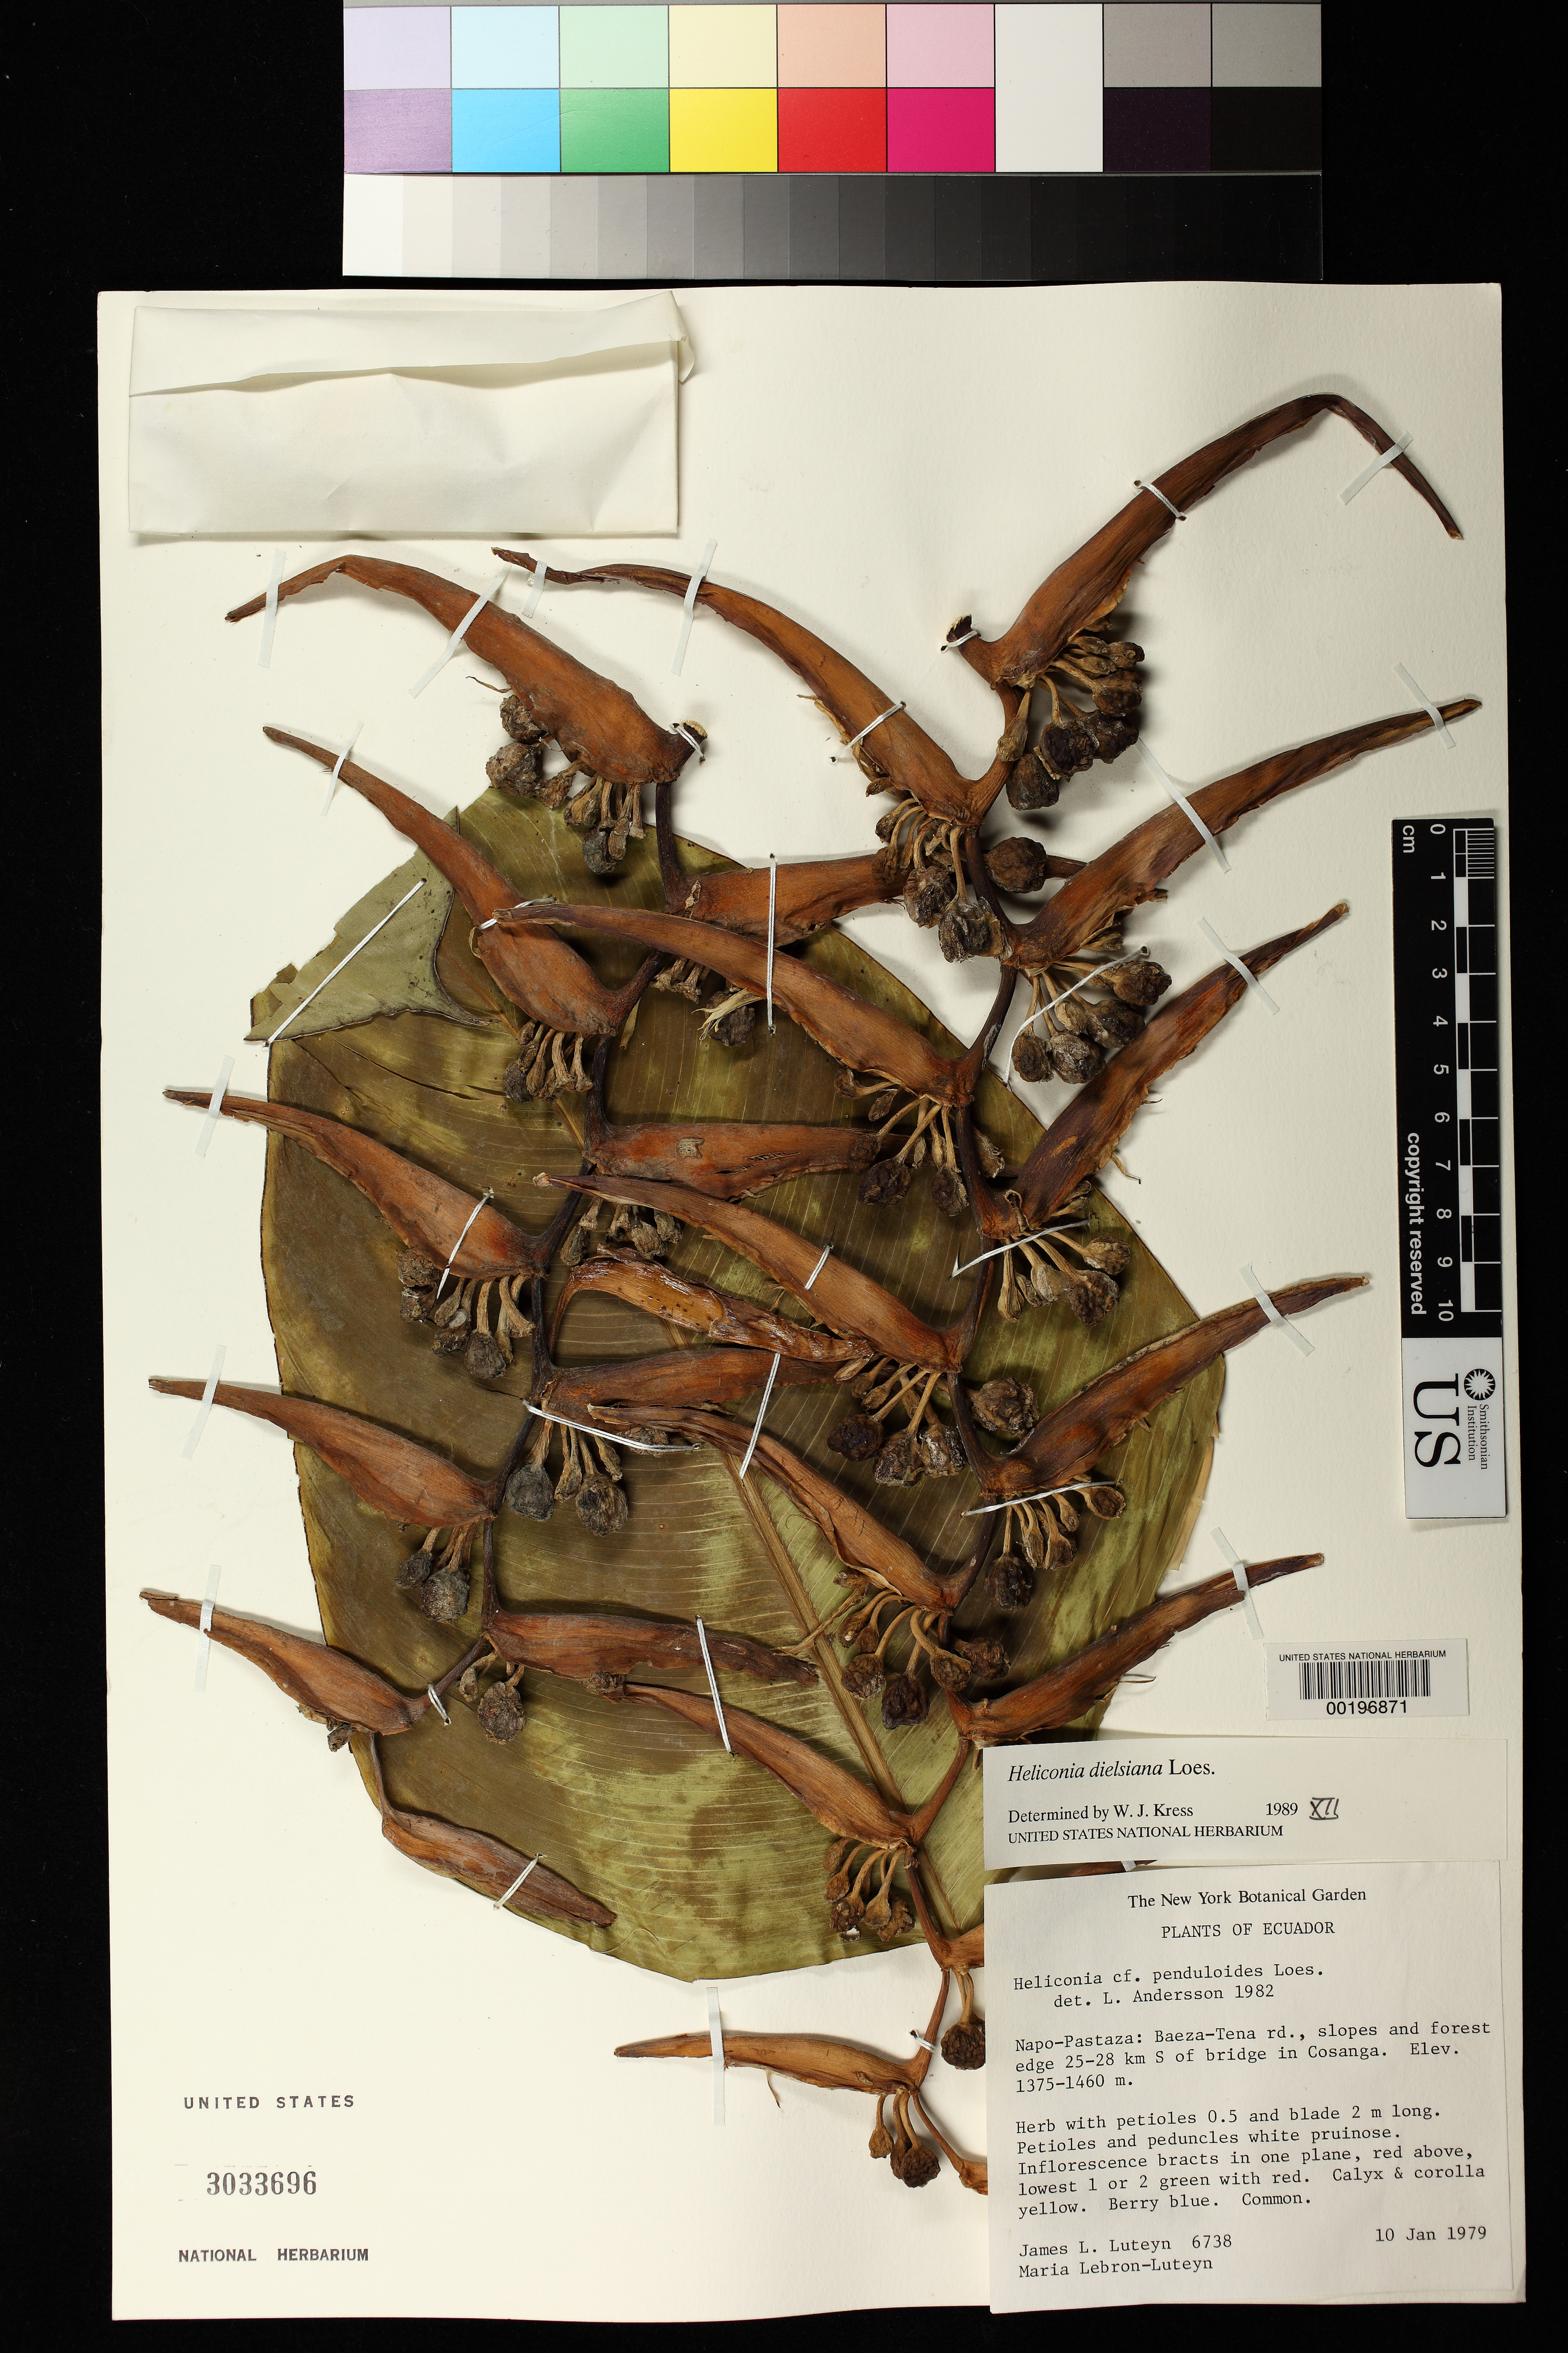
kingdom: Plantae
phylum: Tracheophyta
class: Liliopsida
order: Zingiberales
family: Heliconiaceae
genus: Heliconia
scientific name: Heliconia dielsiana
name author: Loes.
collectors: J. L. Luteyn & M. L. Lebrón-Luteyn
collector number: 6738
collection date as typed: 10 Jan 1979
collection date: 1979-01-10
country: Ecuador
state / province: Napo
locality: Prov. of Napo-pastaza, baeza-Tena road, slopes and forest edge 25-28 km S of bridge in cosanga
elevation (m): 1375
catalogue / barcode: US 3033696